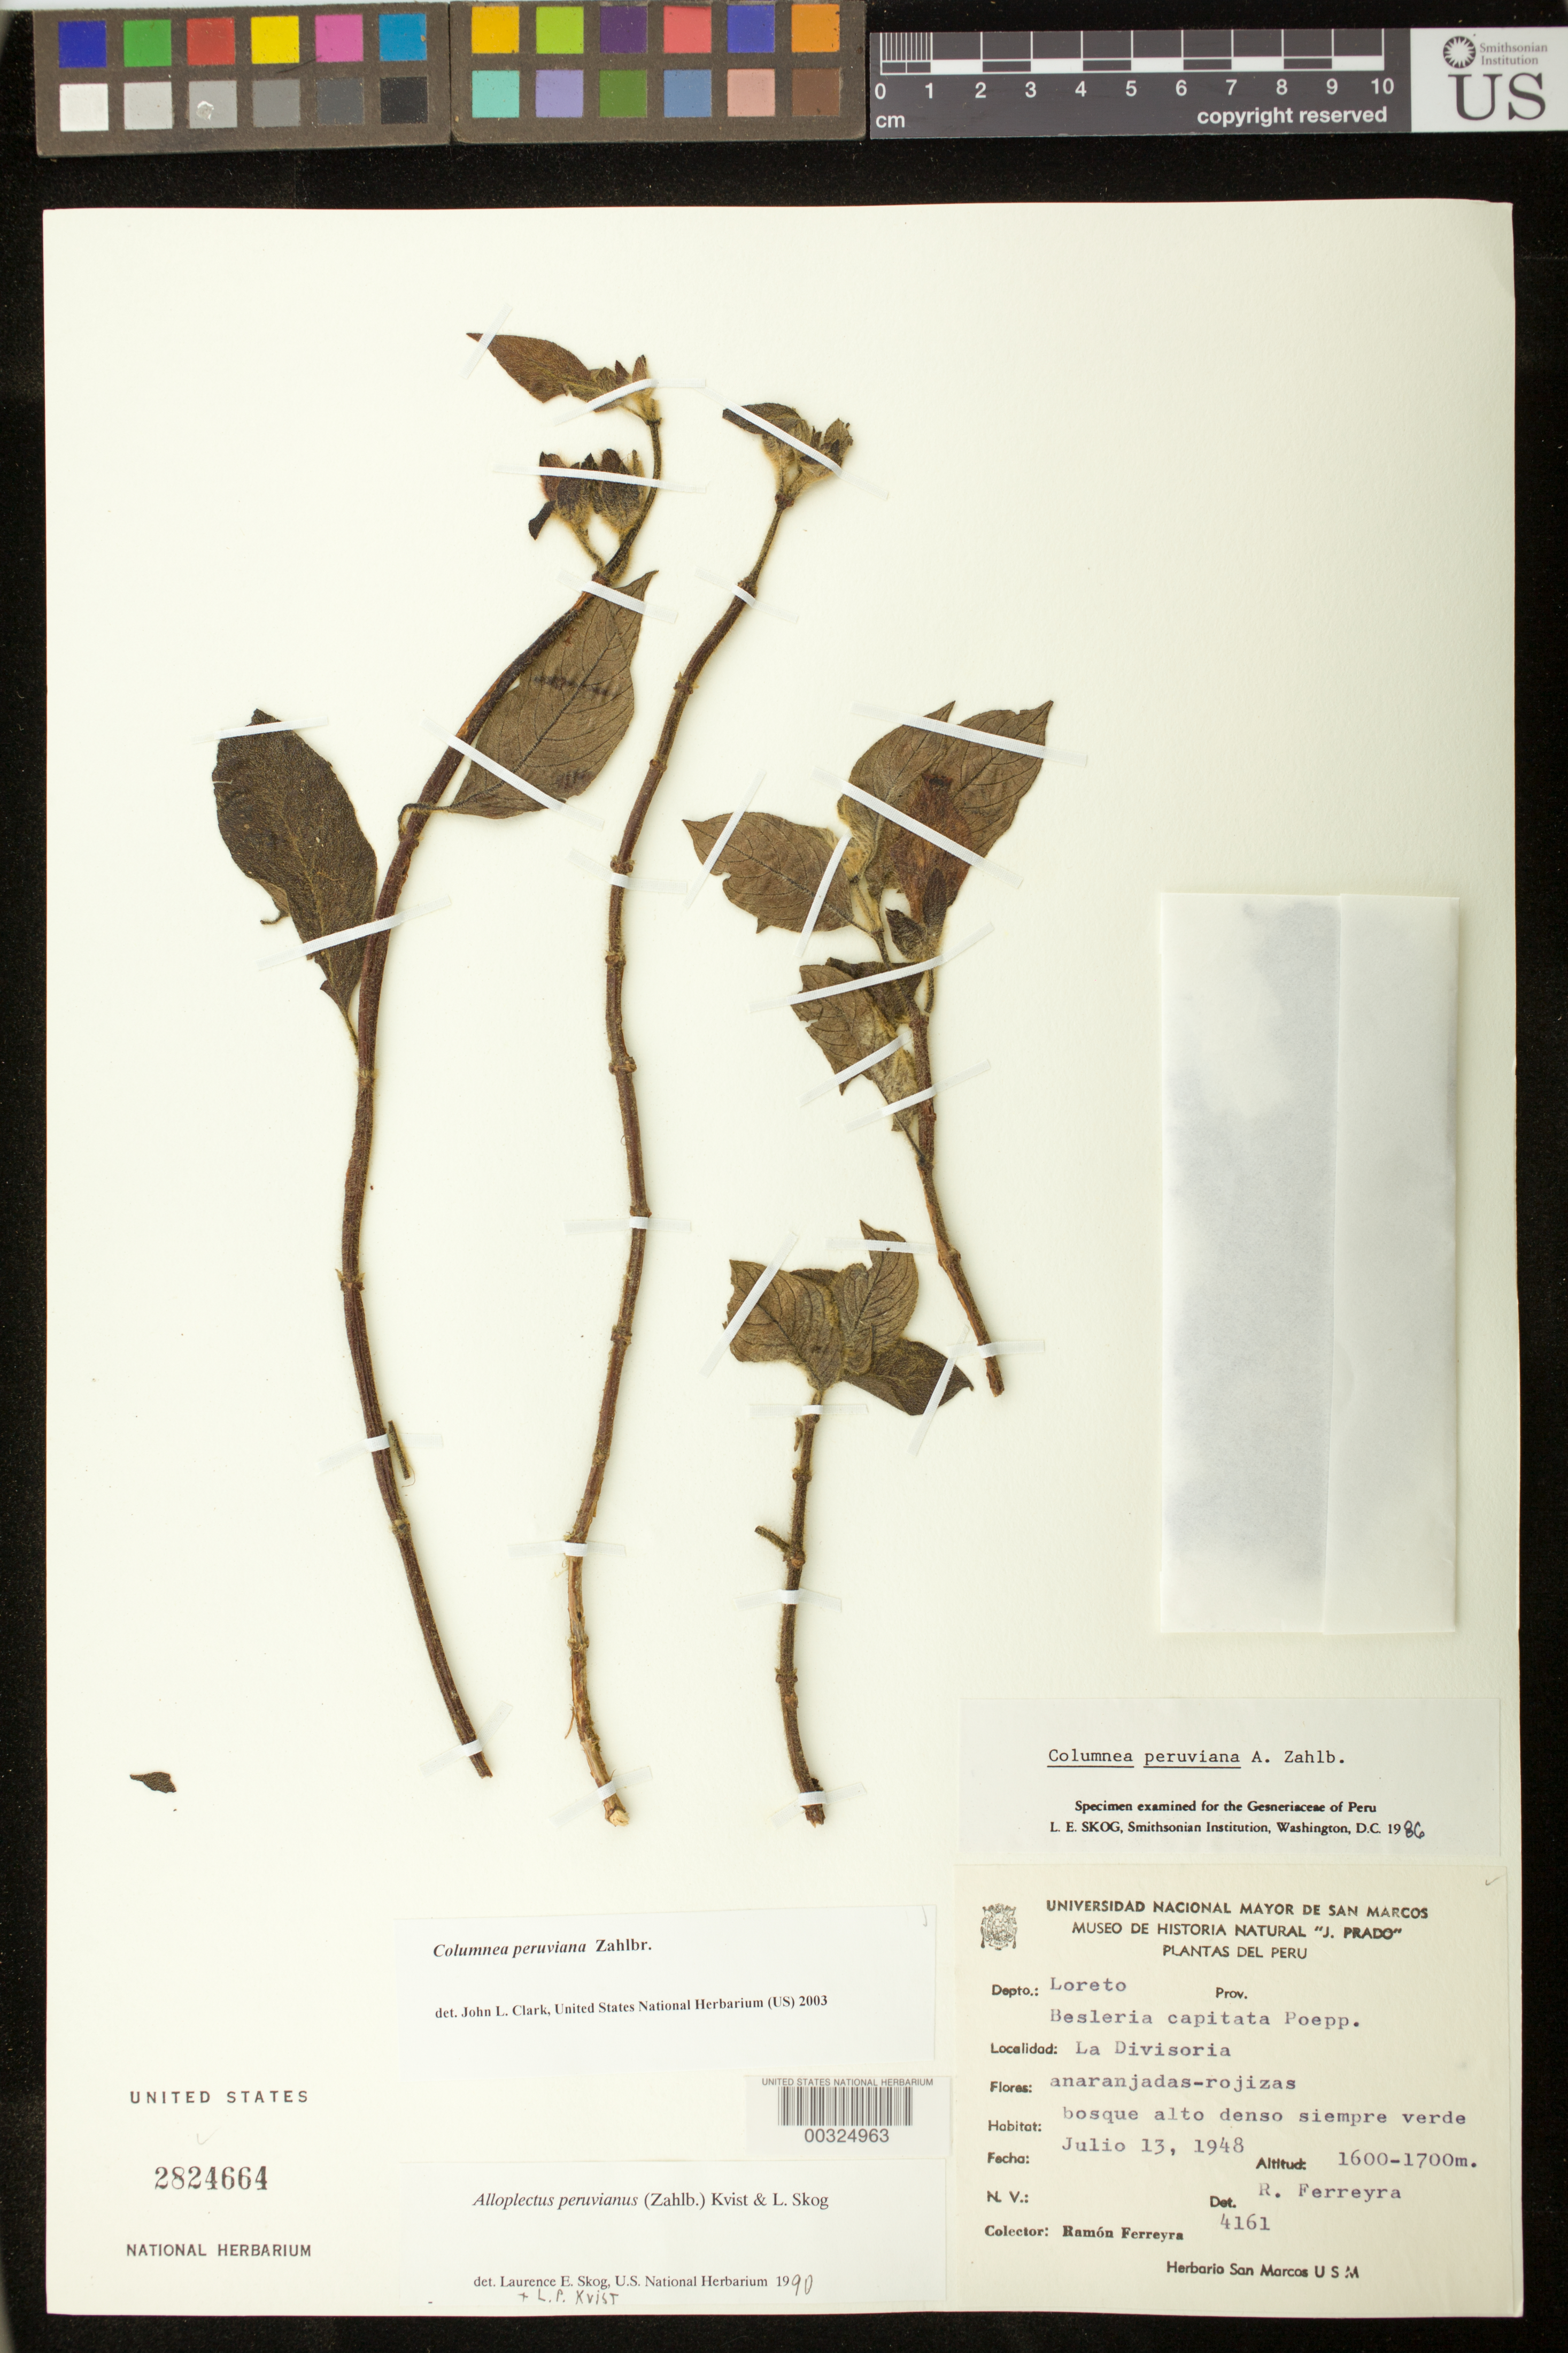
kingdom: Plantae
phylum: Tracheophyta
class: Magnoliopsida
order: Lamiales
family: Gesneriaceae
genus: Columnea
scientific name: Columnea peruviana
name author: Zahlbr.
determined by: Clark, J. L., (SEL), The Marie Selby Botanical Garden (UNITED STATES)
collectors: R. A. Ferreyra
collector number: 4161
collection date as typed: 13 Jul 1948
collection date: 1948-07-13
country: Peru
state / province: Ucayali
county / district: Coronel Portillo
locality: ("Loreto") Coronel Portillo Prov. La Divisoria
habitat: Bosque alto denso siempre verde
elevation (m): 1600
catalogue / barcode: US 2824664